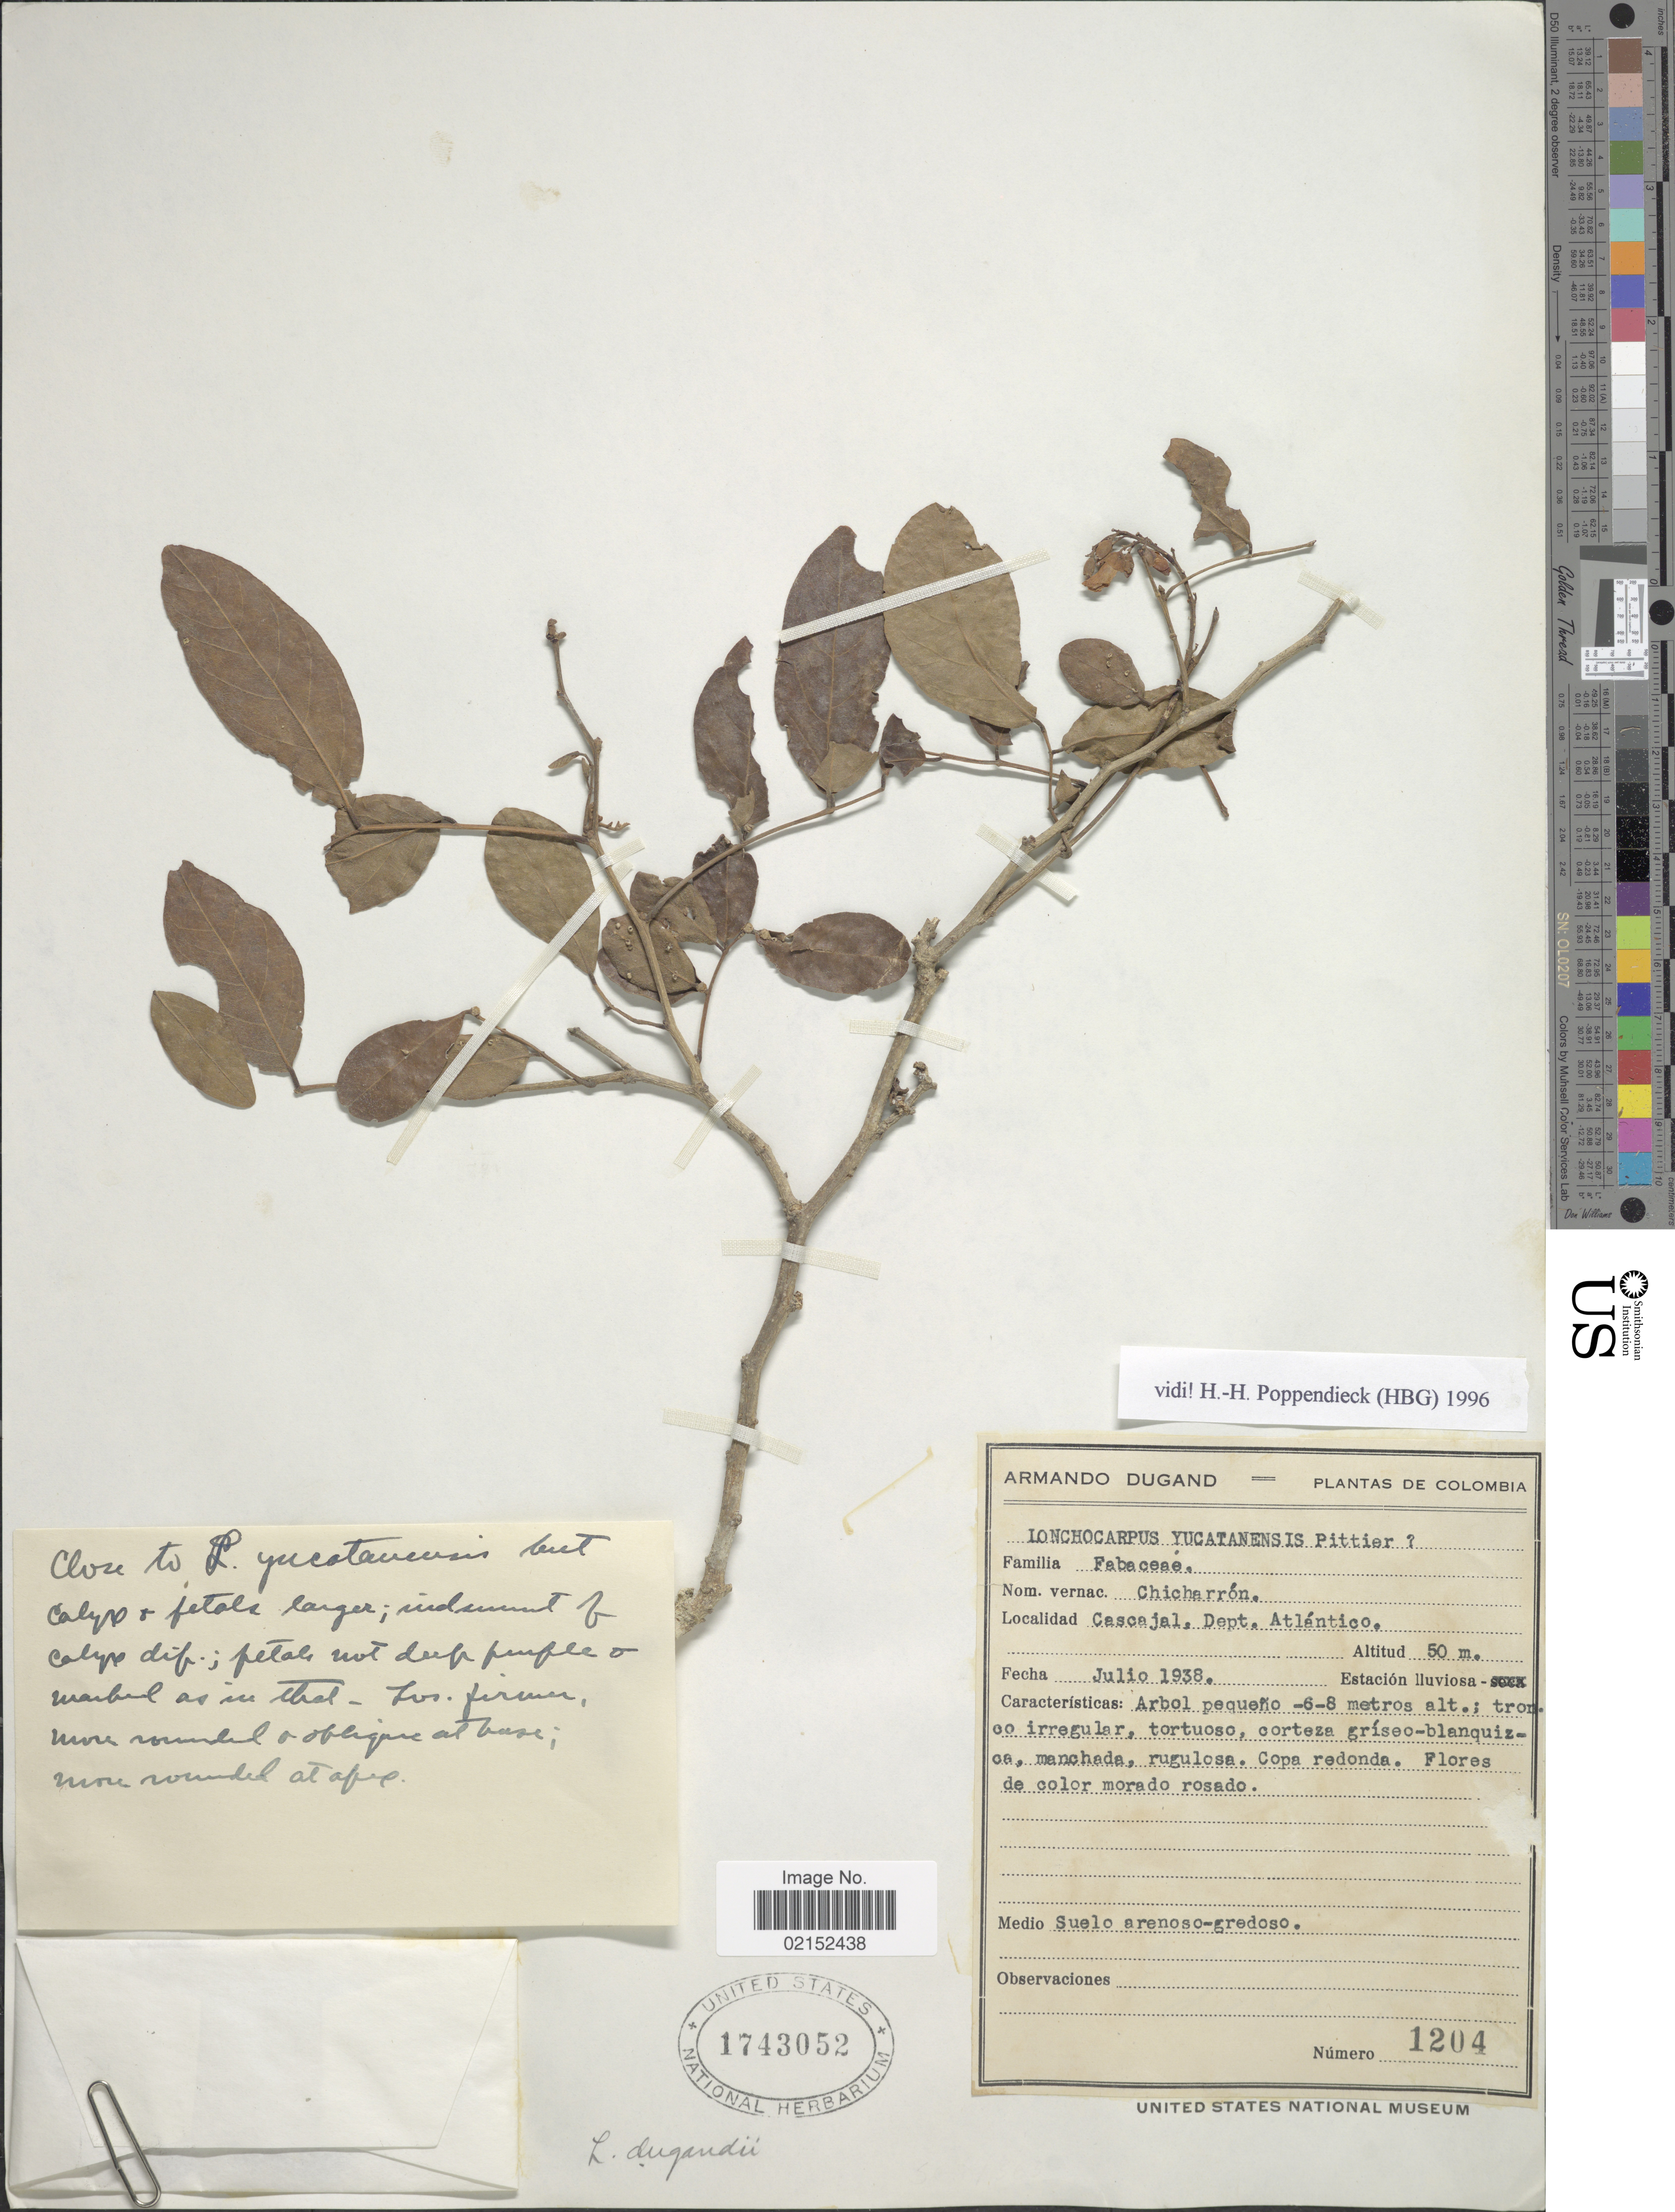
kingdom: Plantae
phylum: Tracheophyta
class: Magnoliopsida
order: Fabales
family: Fabaceae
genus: Lonchocarpus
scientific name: Lonchocarpus sp.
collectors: A. Dugand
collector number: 1204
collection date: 1938-07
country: Colombia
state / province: Atlántico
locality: Cascajal.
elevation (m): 50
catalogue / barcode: US 1743052